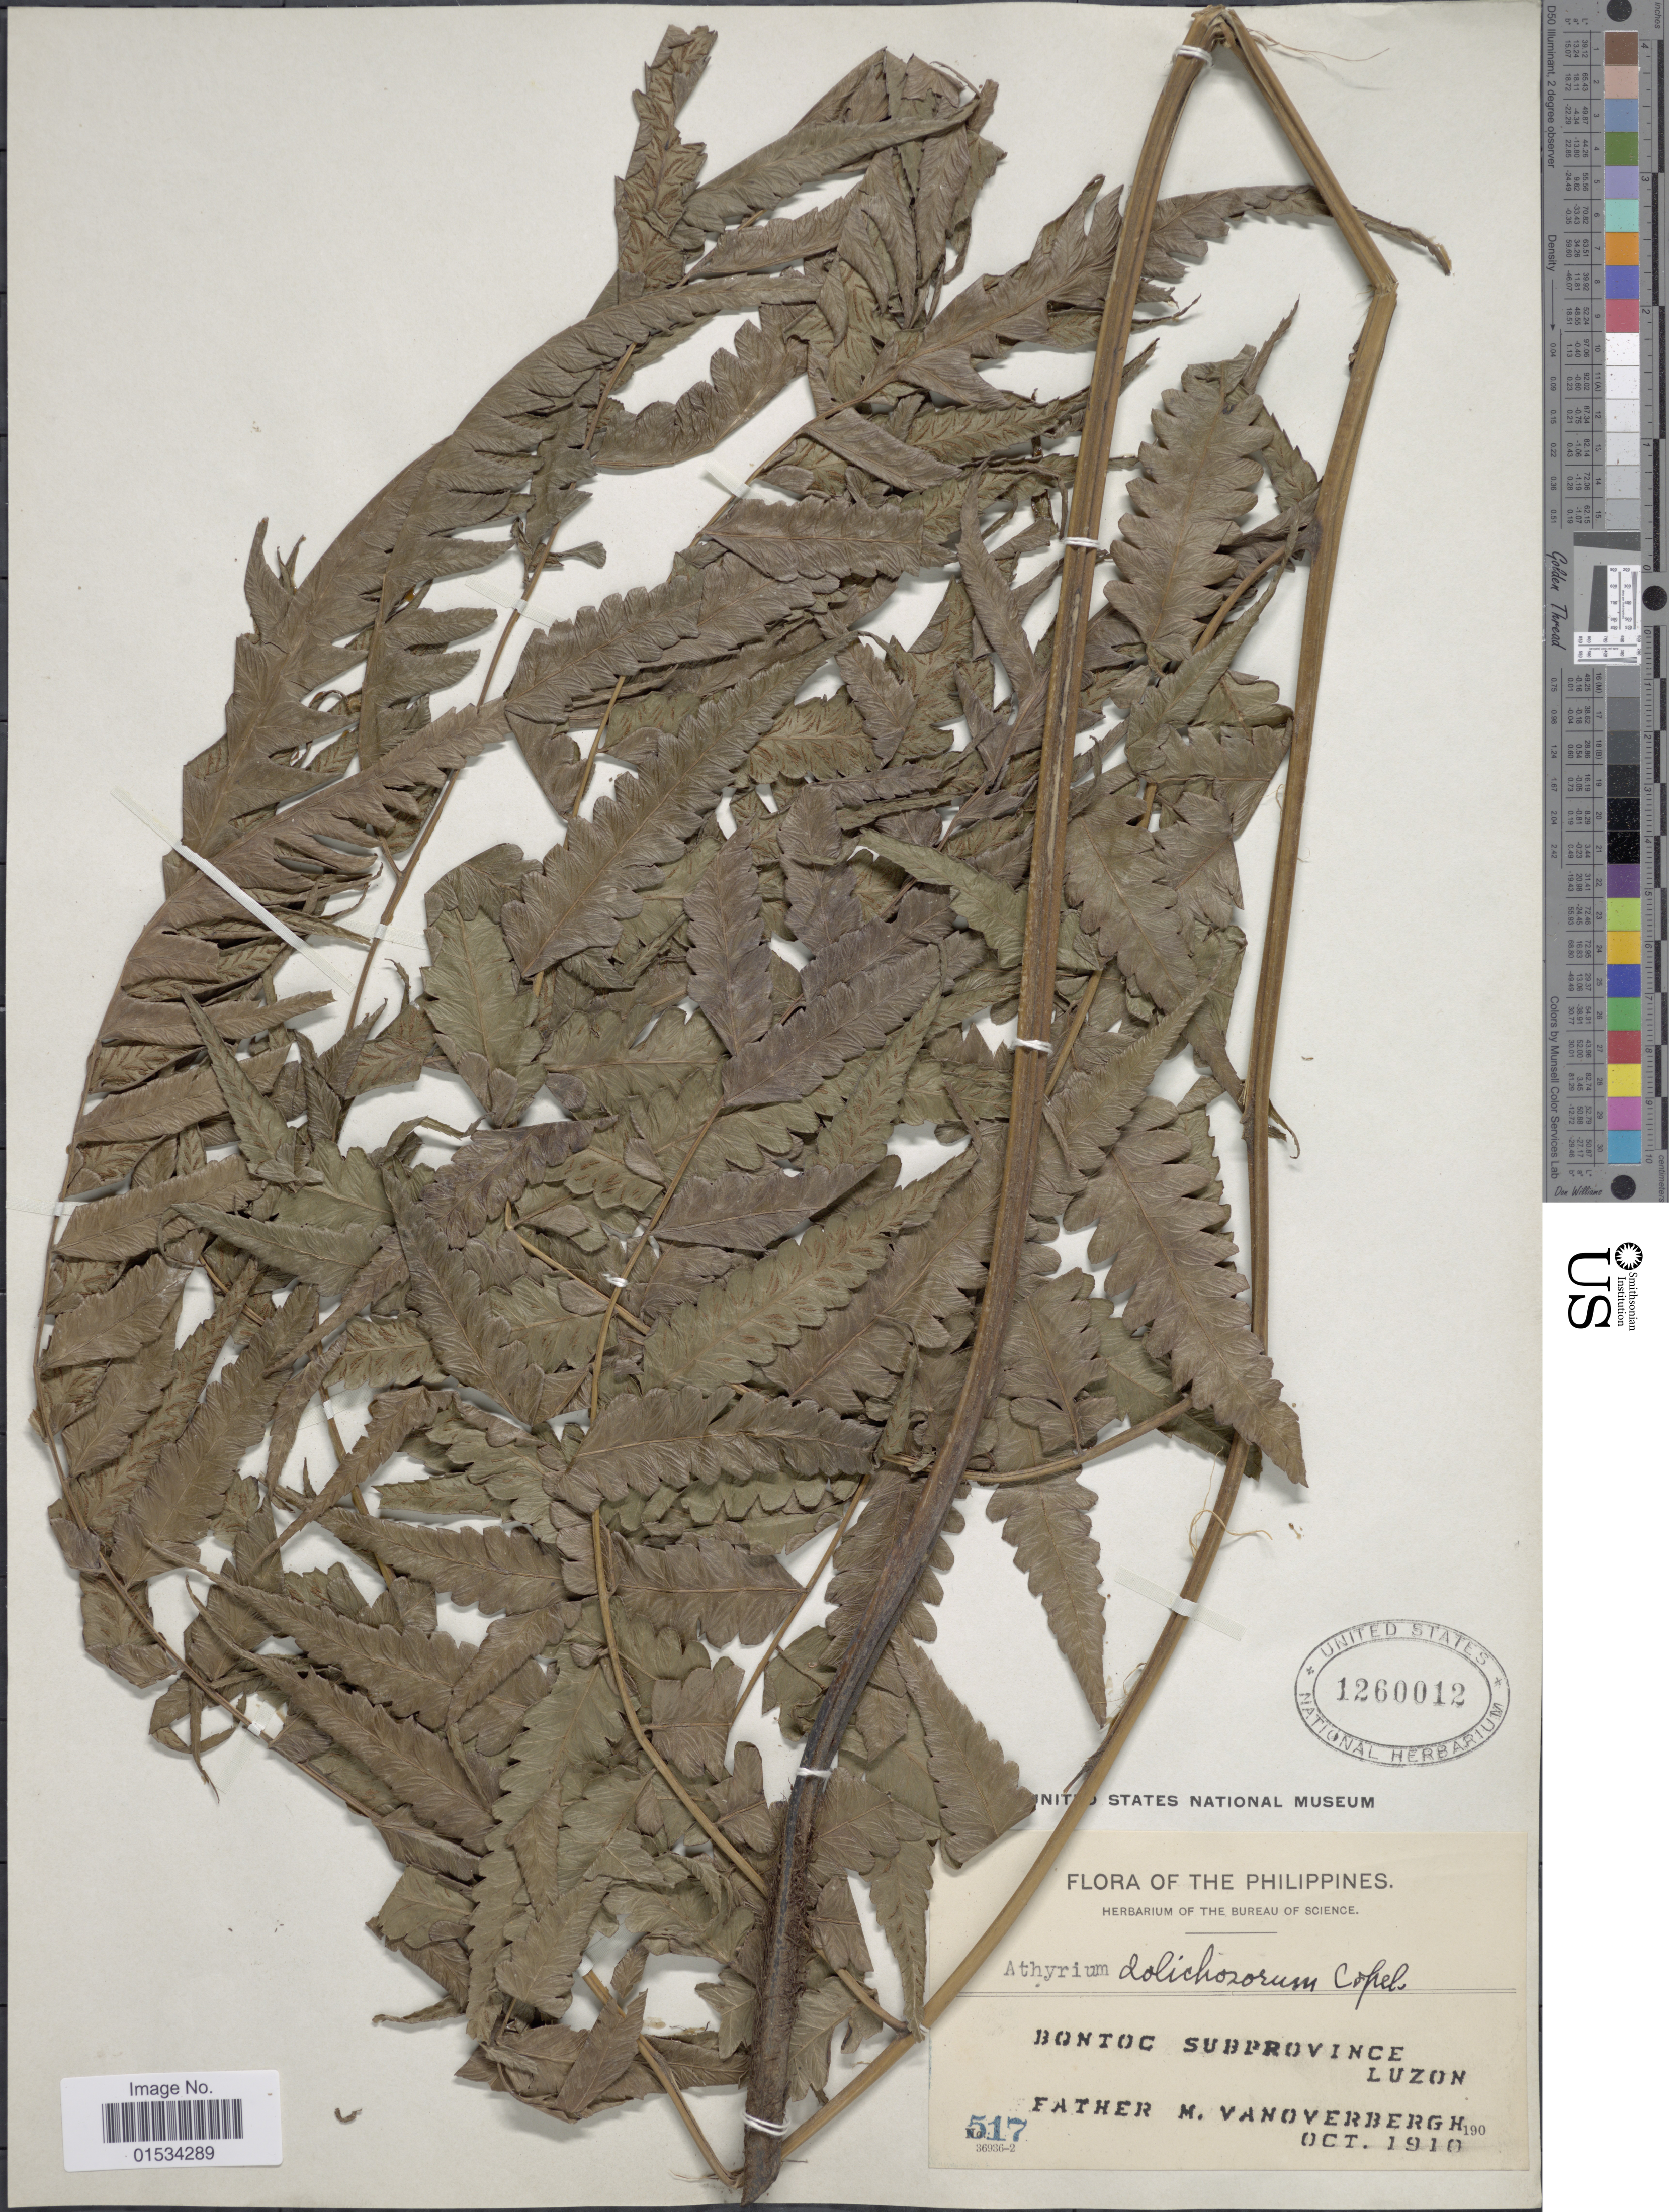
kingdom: Plantae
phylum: Tracheophyta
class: Polypodiopsida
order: Polypodiales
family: Athyriaceae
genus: Diplazium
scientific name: Diplazium dolichosorum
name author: Copel.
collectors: M. Vanoverbergh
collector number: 517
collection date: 1910-10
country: Philippines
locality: Bontoc SubProvince, Luzon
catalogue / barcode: US 1260012